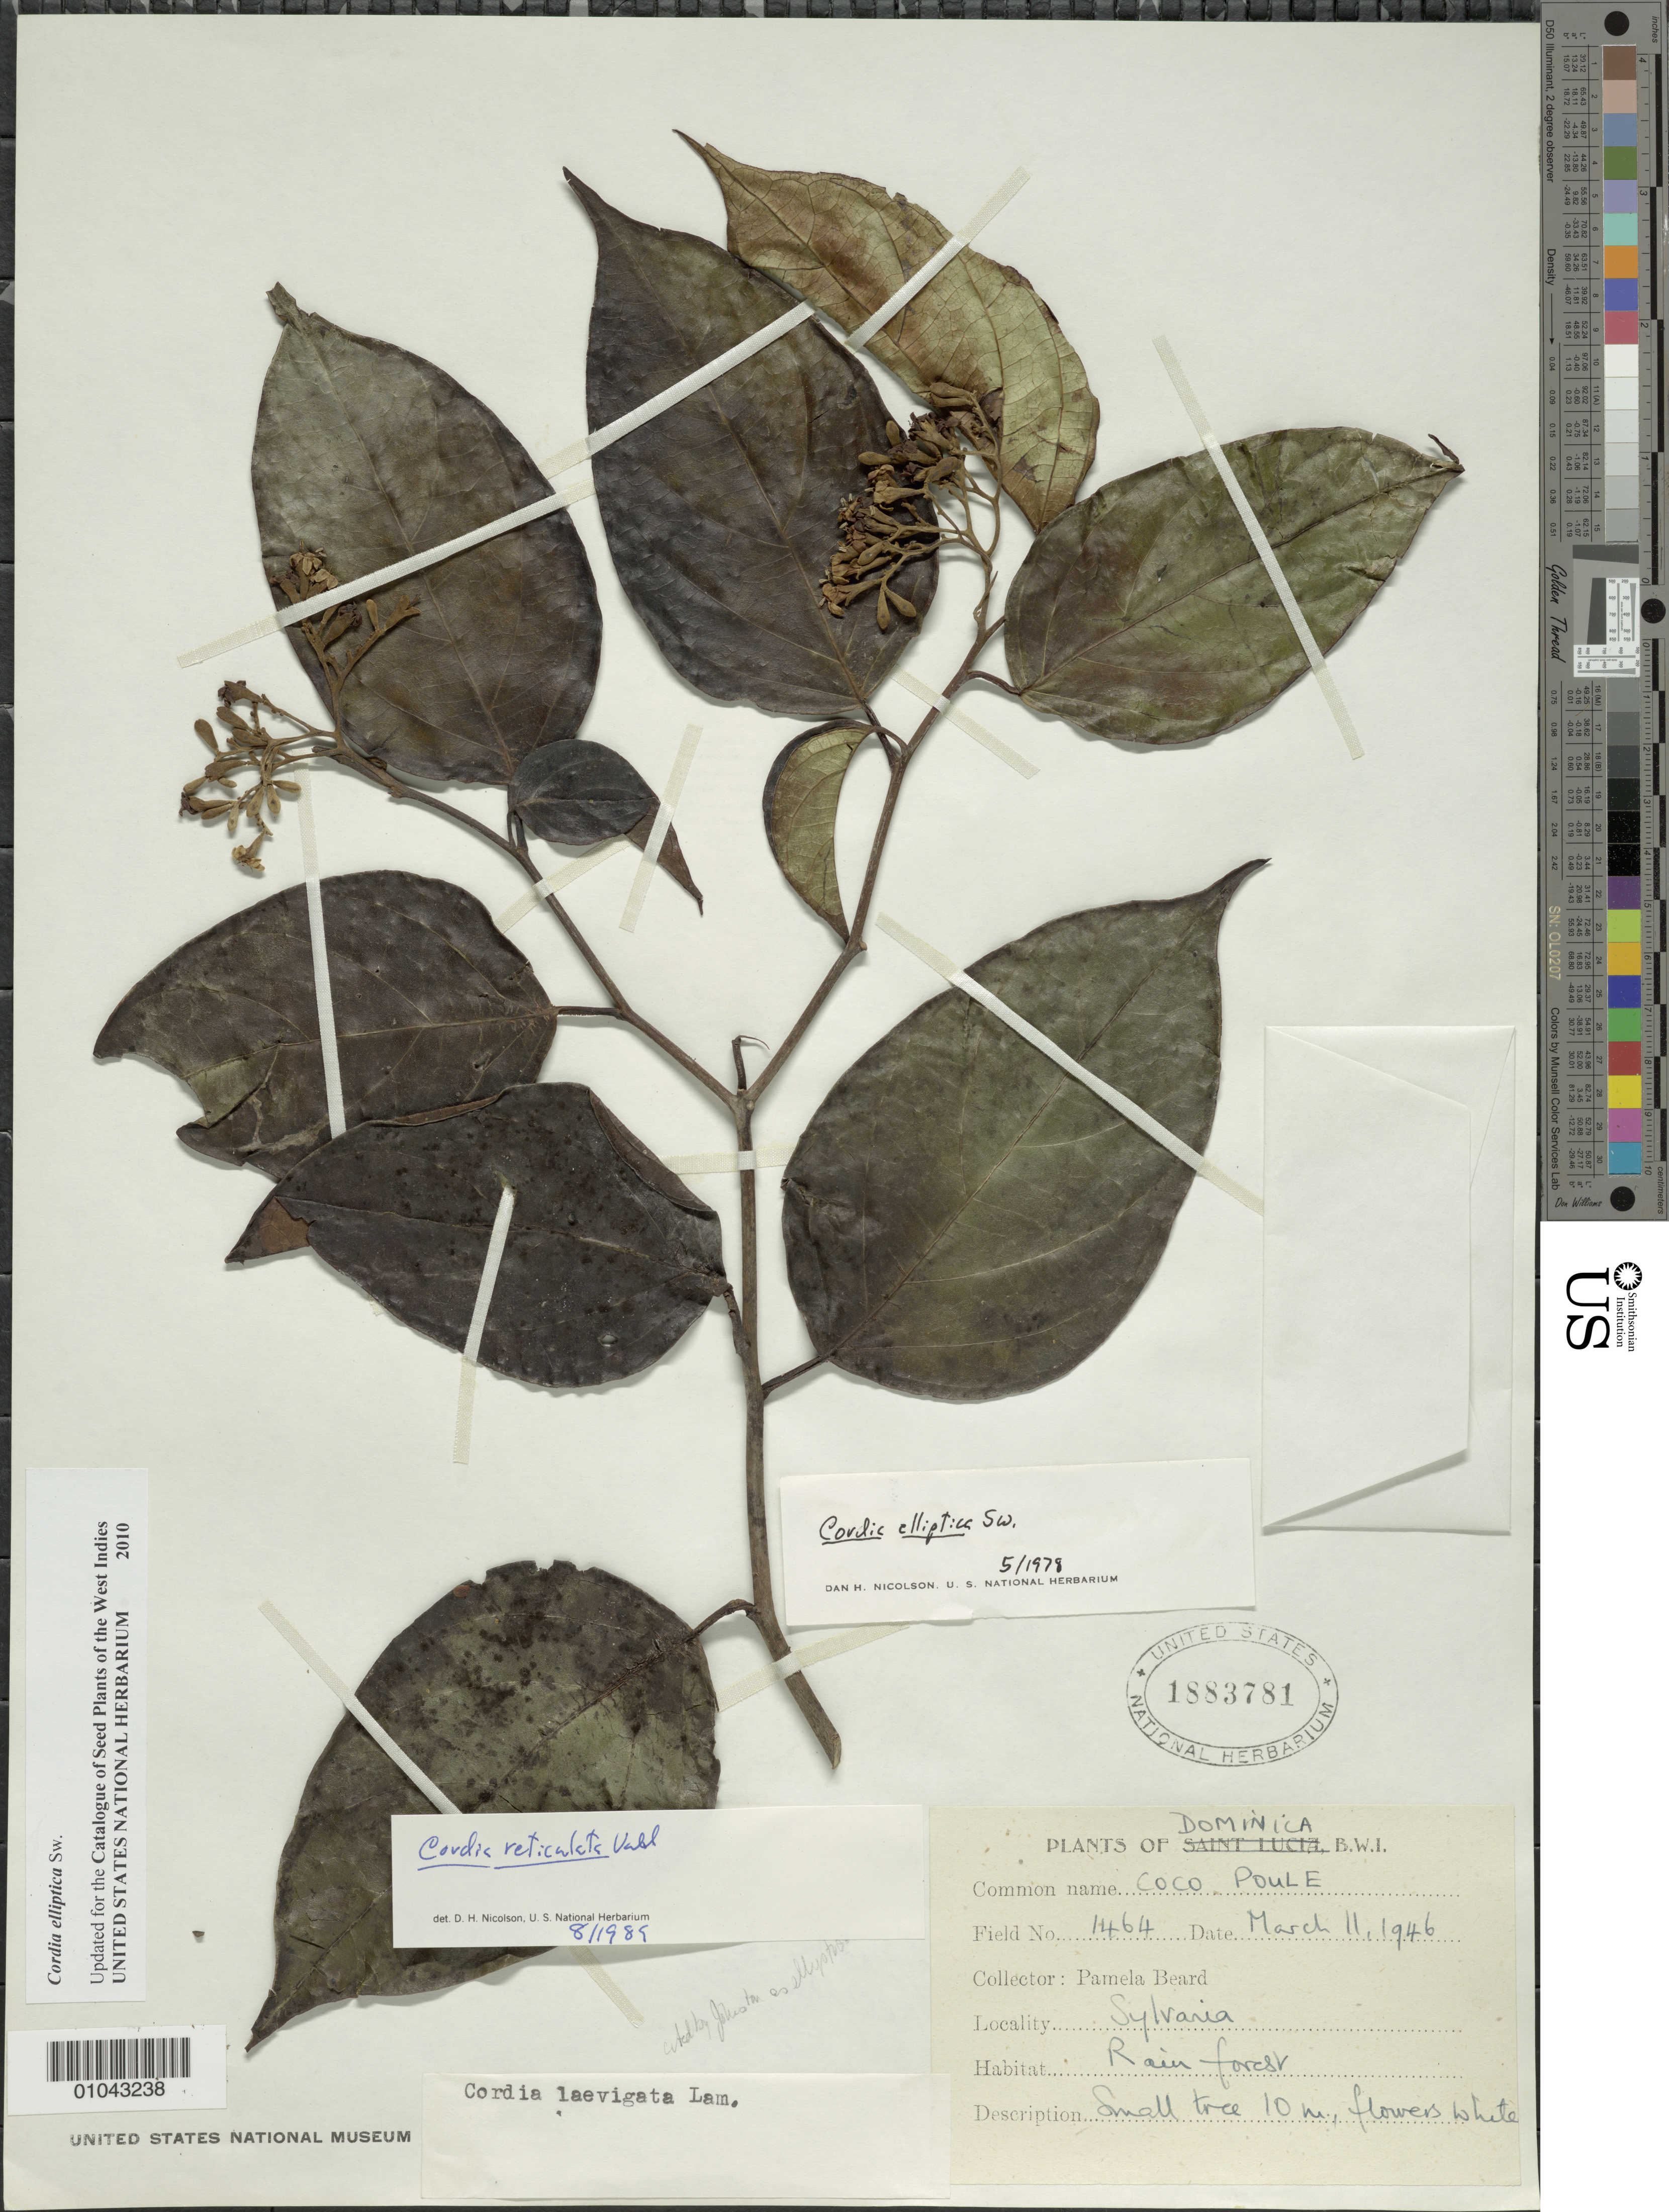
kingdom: Plantae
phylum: Tracheophyta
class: Magnoliopsida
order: Boraginales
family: Cordiaceae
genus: Cordia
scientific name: Cordia elliptica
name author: Sw.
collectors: P. Beard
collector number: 1464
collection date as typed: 11 Mar 1946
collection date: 1946-03-11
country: Dominica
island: Dominica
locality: Sylvania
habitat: Rainforest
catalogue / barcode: US 1883781